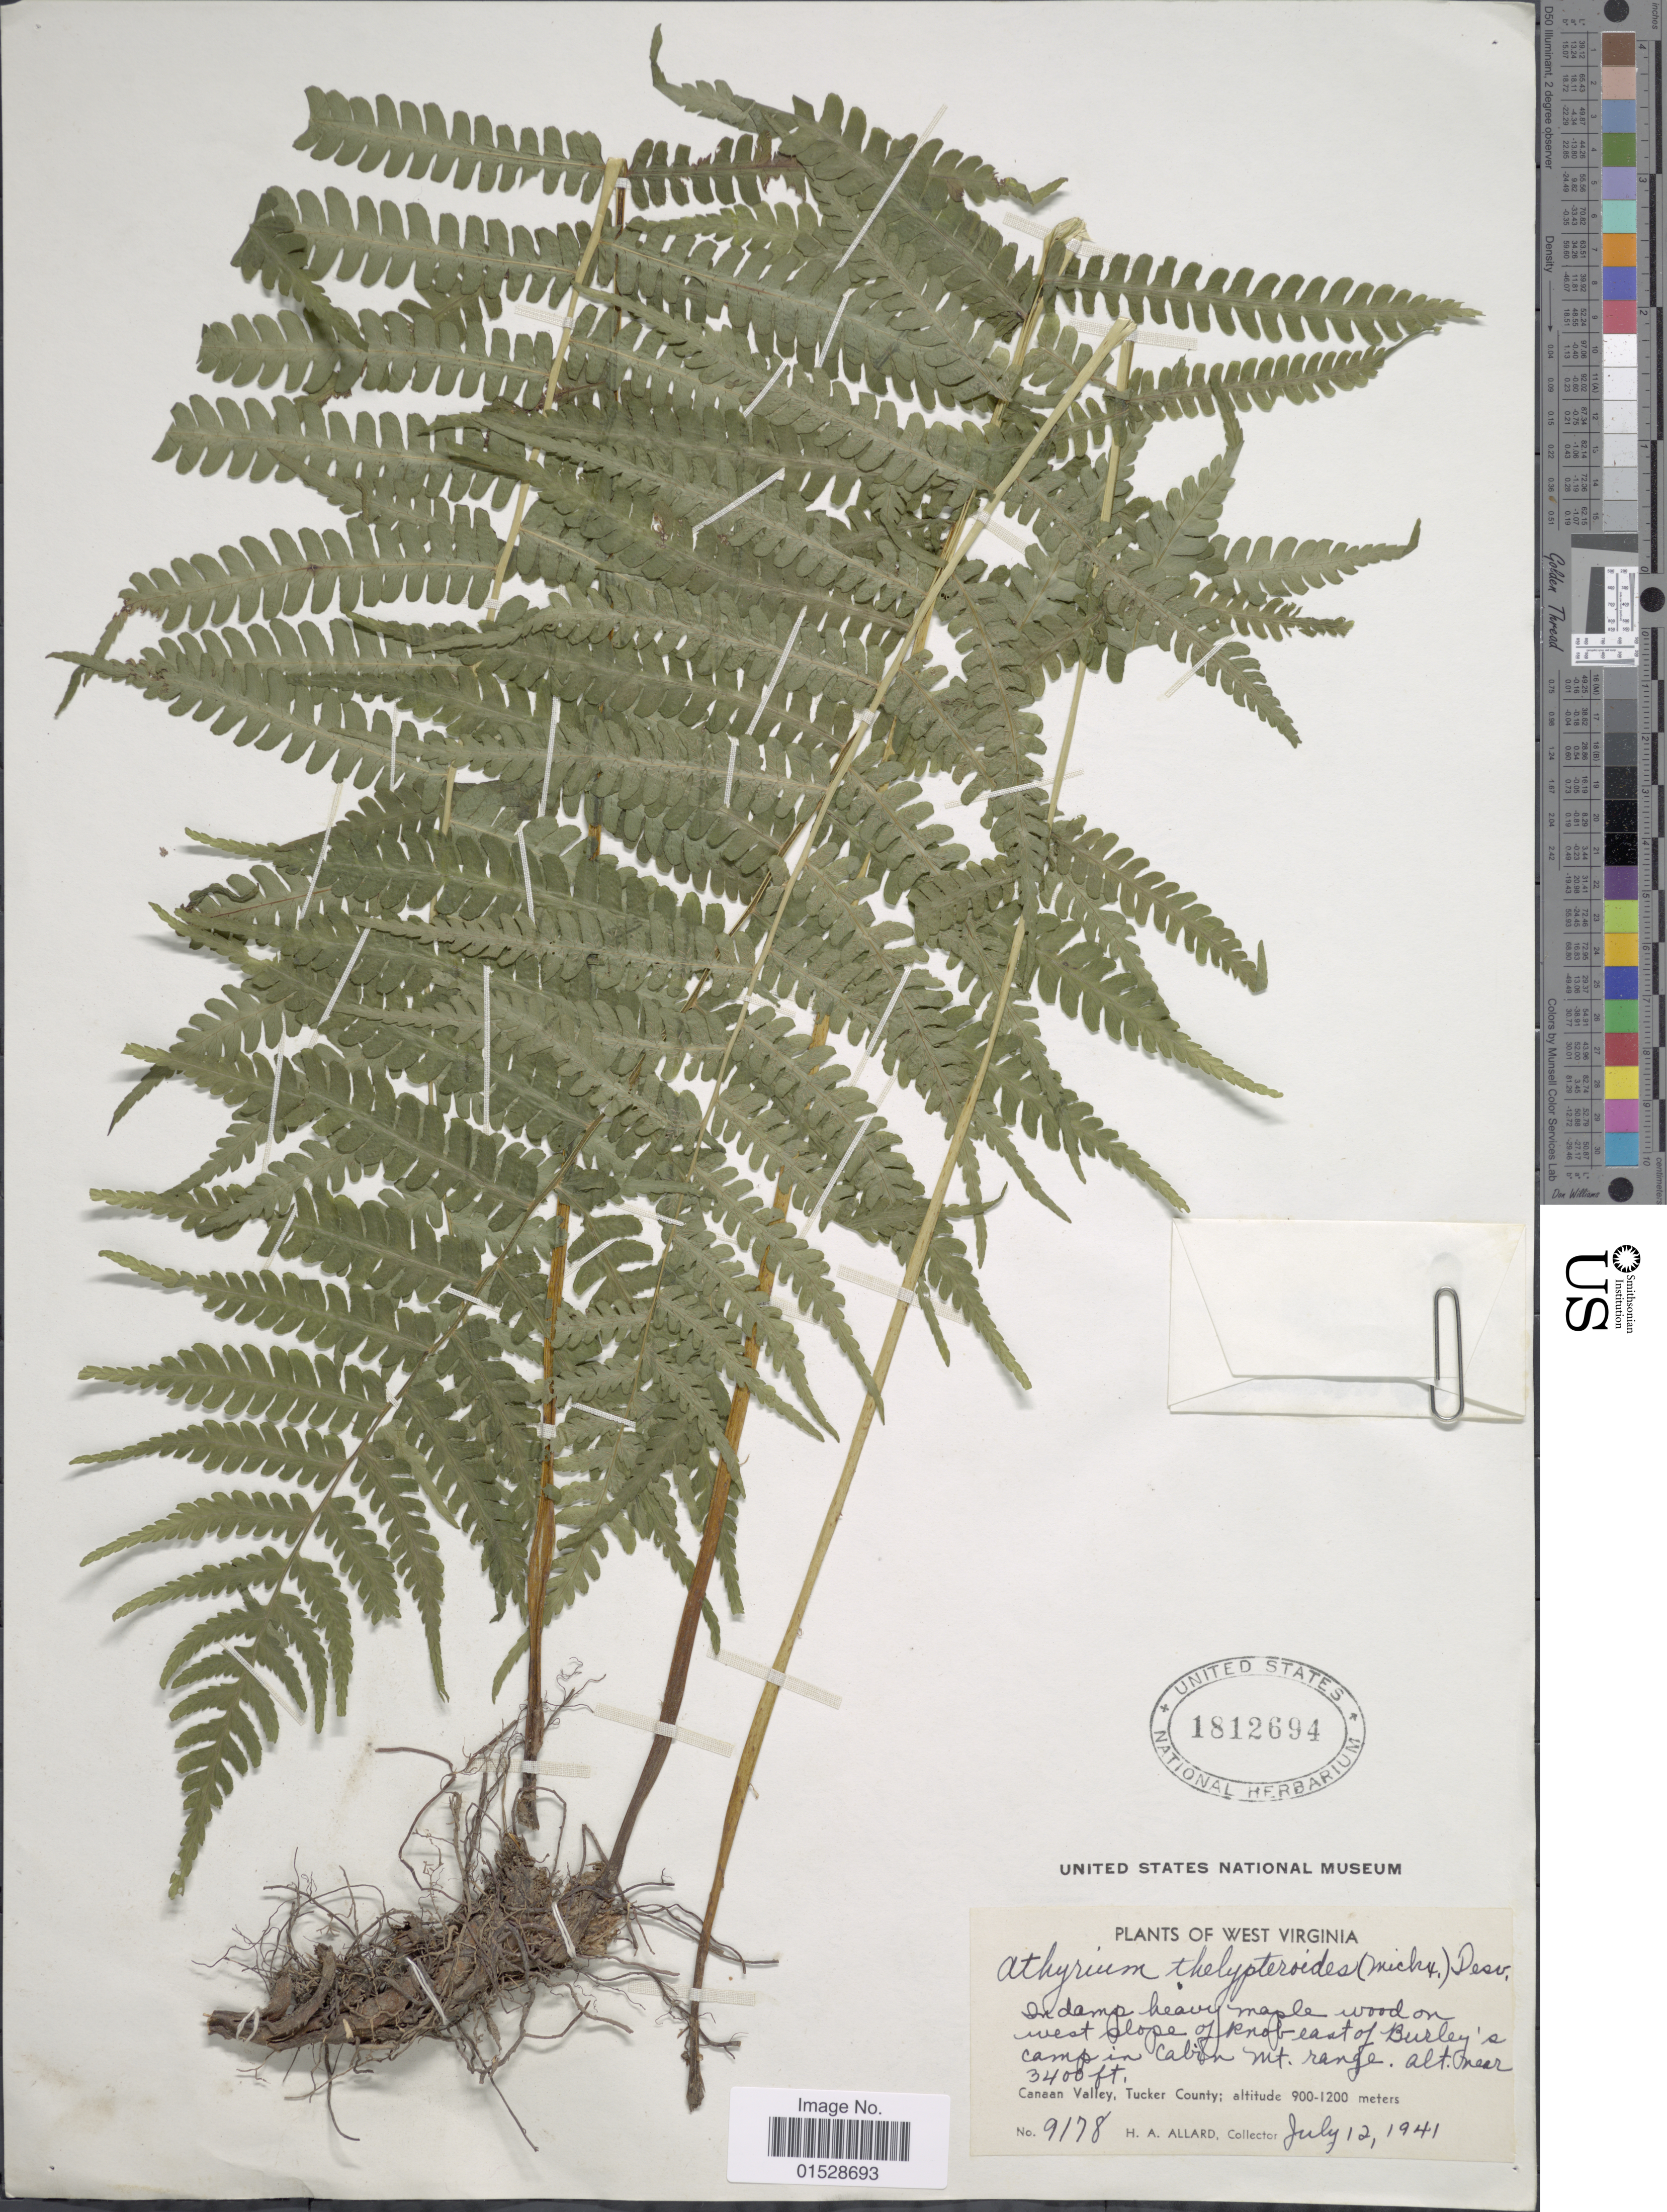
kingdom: Plantae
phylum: Tracheophyta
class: Polypodiopsida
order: Polypodiales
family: Athyriaceae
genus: Deparia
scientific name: Deparia acrostichoides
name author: (Sw.) M. Kato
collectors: H. A. Allard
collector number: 9178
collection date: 1941-07-12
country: United States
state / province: West Virginia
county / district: Tucker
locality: West slope of knob east of Burley's camp in Cabin Mt. range. Canaan Valley, Tucker County.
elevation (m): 900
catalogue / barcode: US 1812694